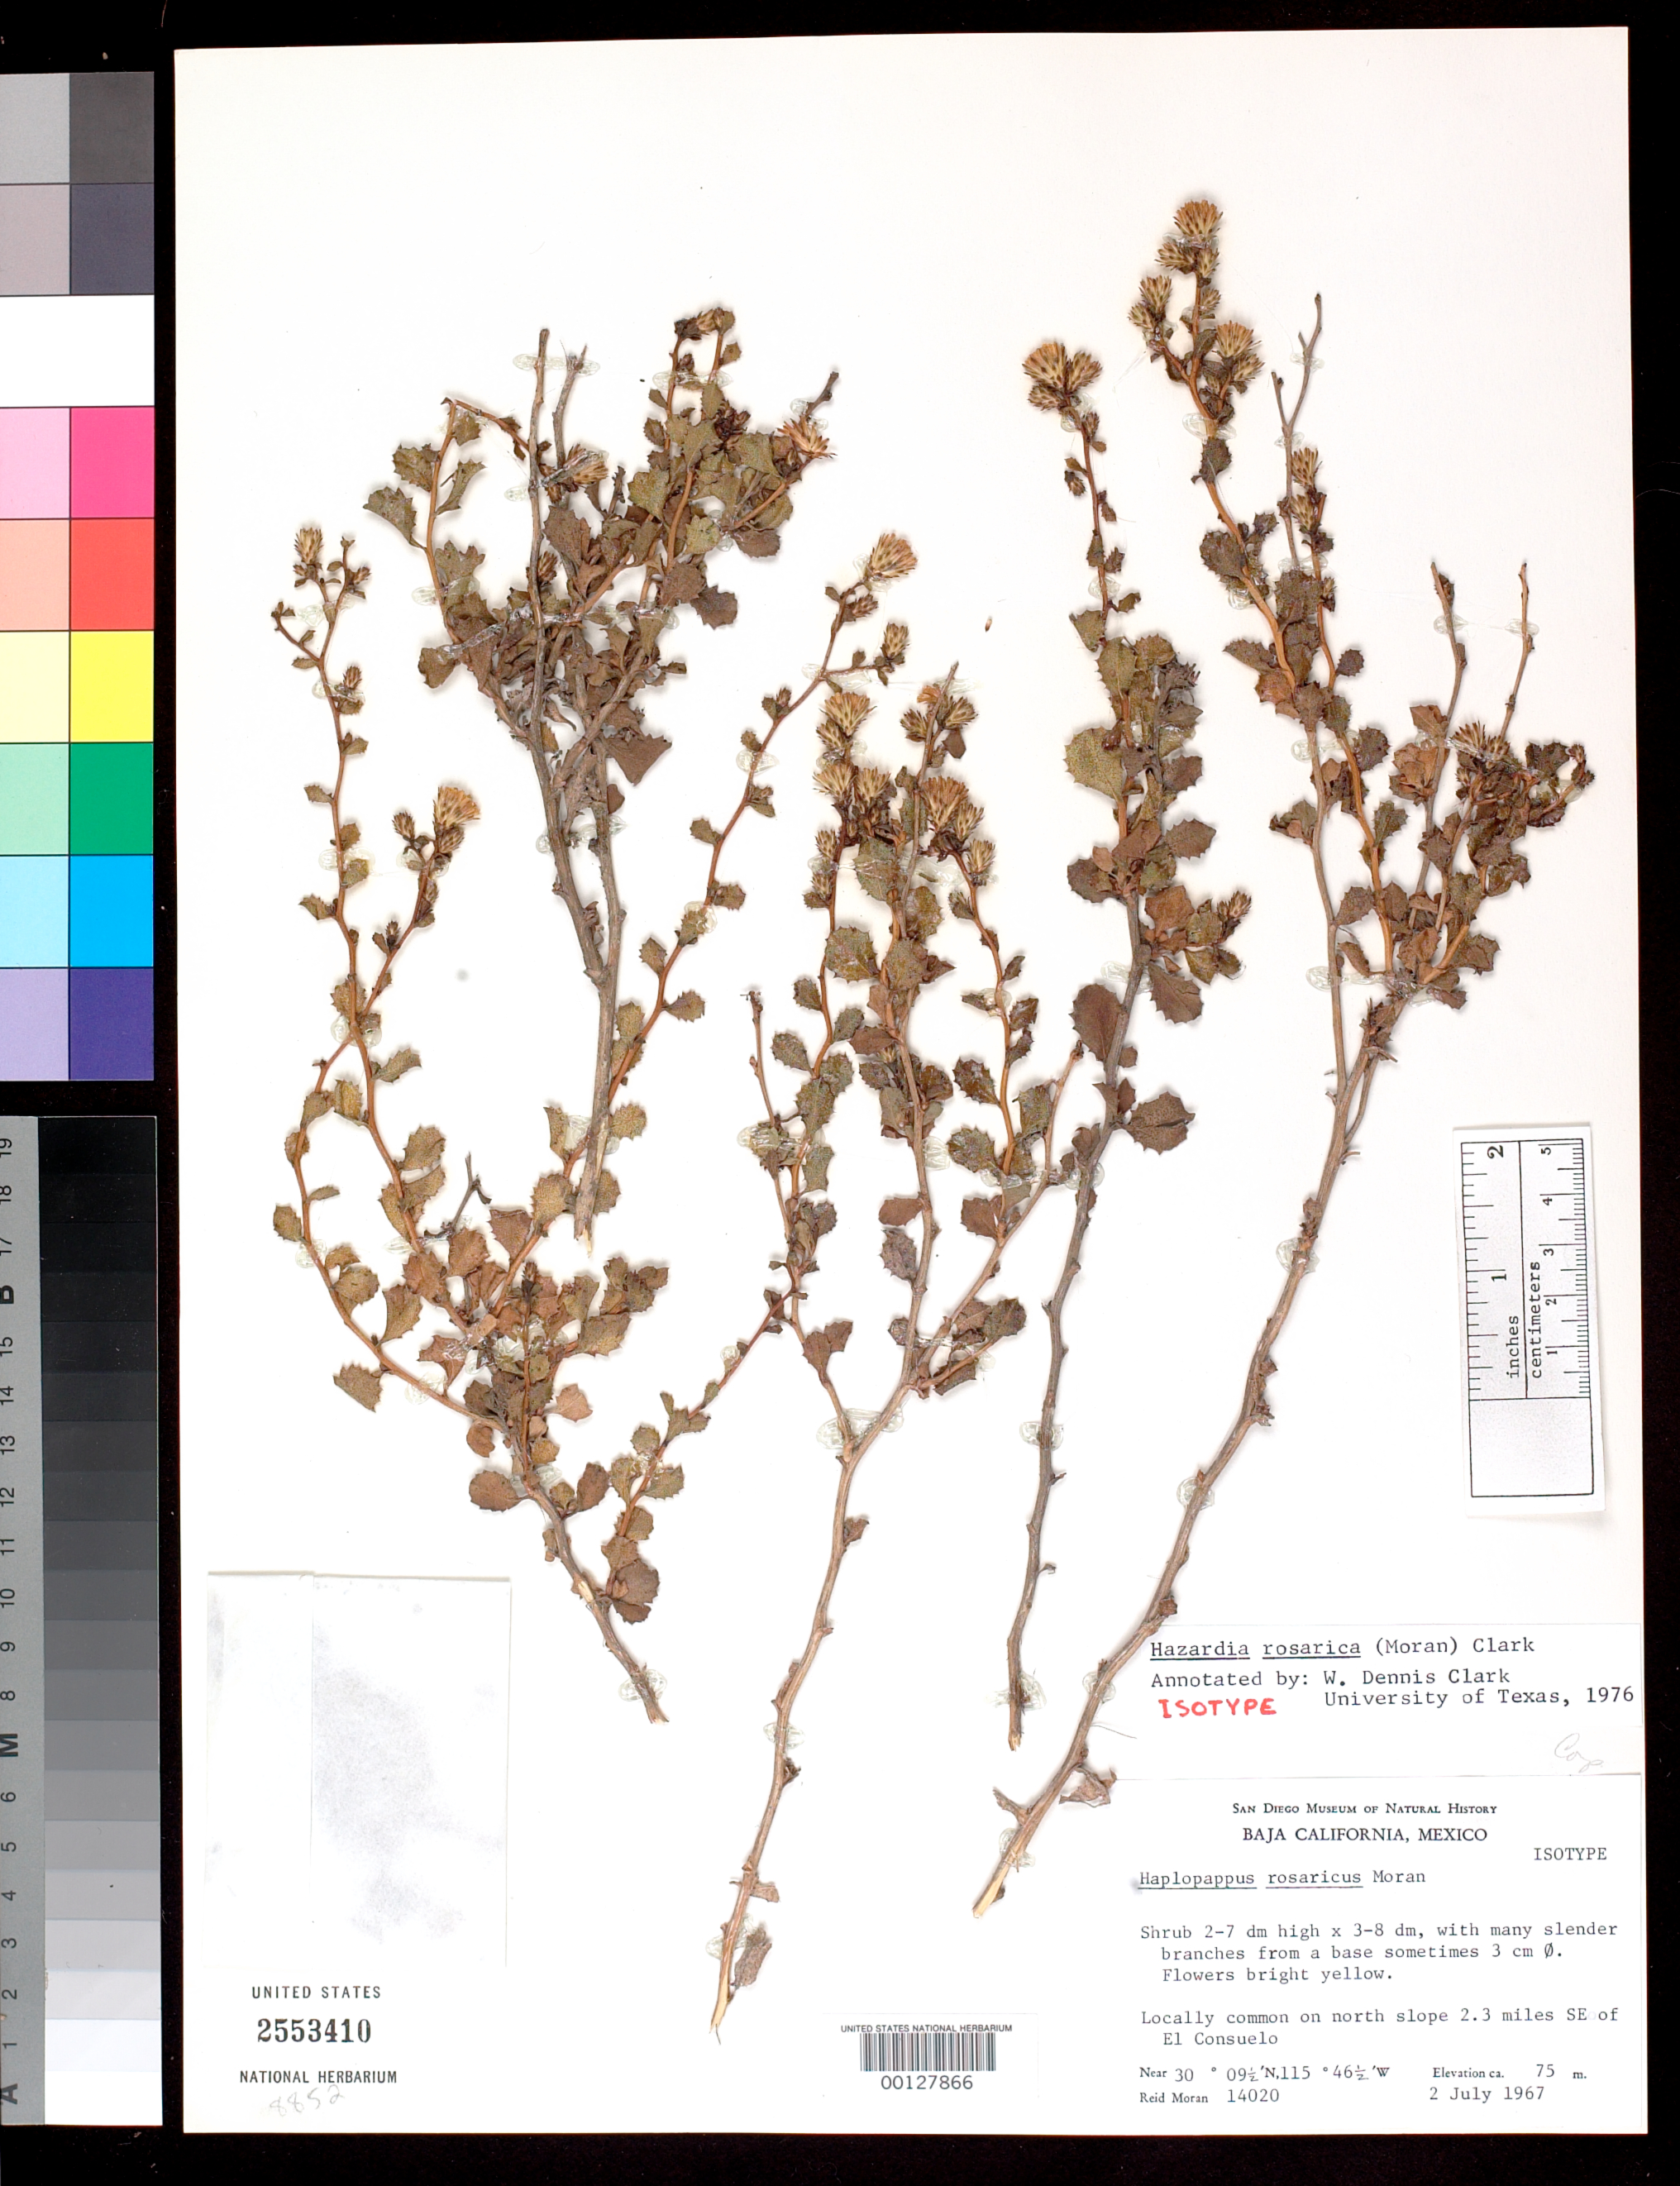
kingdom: Plantae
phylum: Tracheophyta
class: Magnoliopsida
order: Asterales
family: Asteraceae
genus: Haplopappus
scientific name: Haplopappus rosaricus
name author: Moran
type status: Isotype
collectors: R. V. Moran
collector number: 14020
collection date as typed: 02 Jul 1967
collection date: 1967-07-02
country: Mexico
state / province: Baja California Norte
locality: El Consuelo.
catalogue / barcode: US 2553410